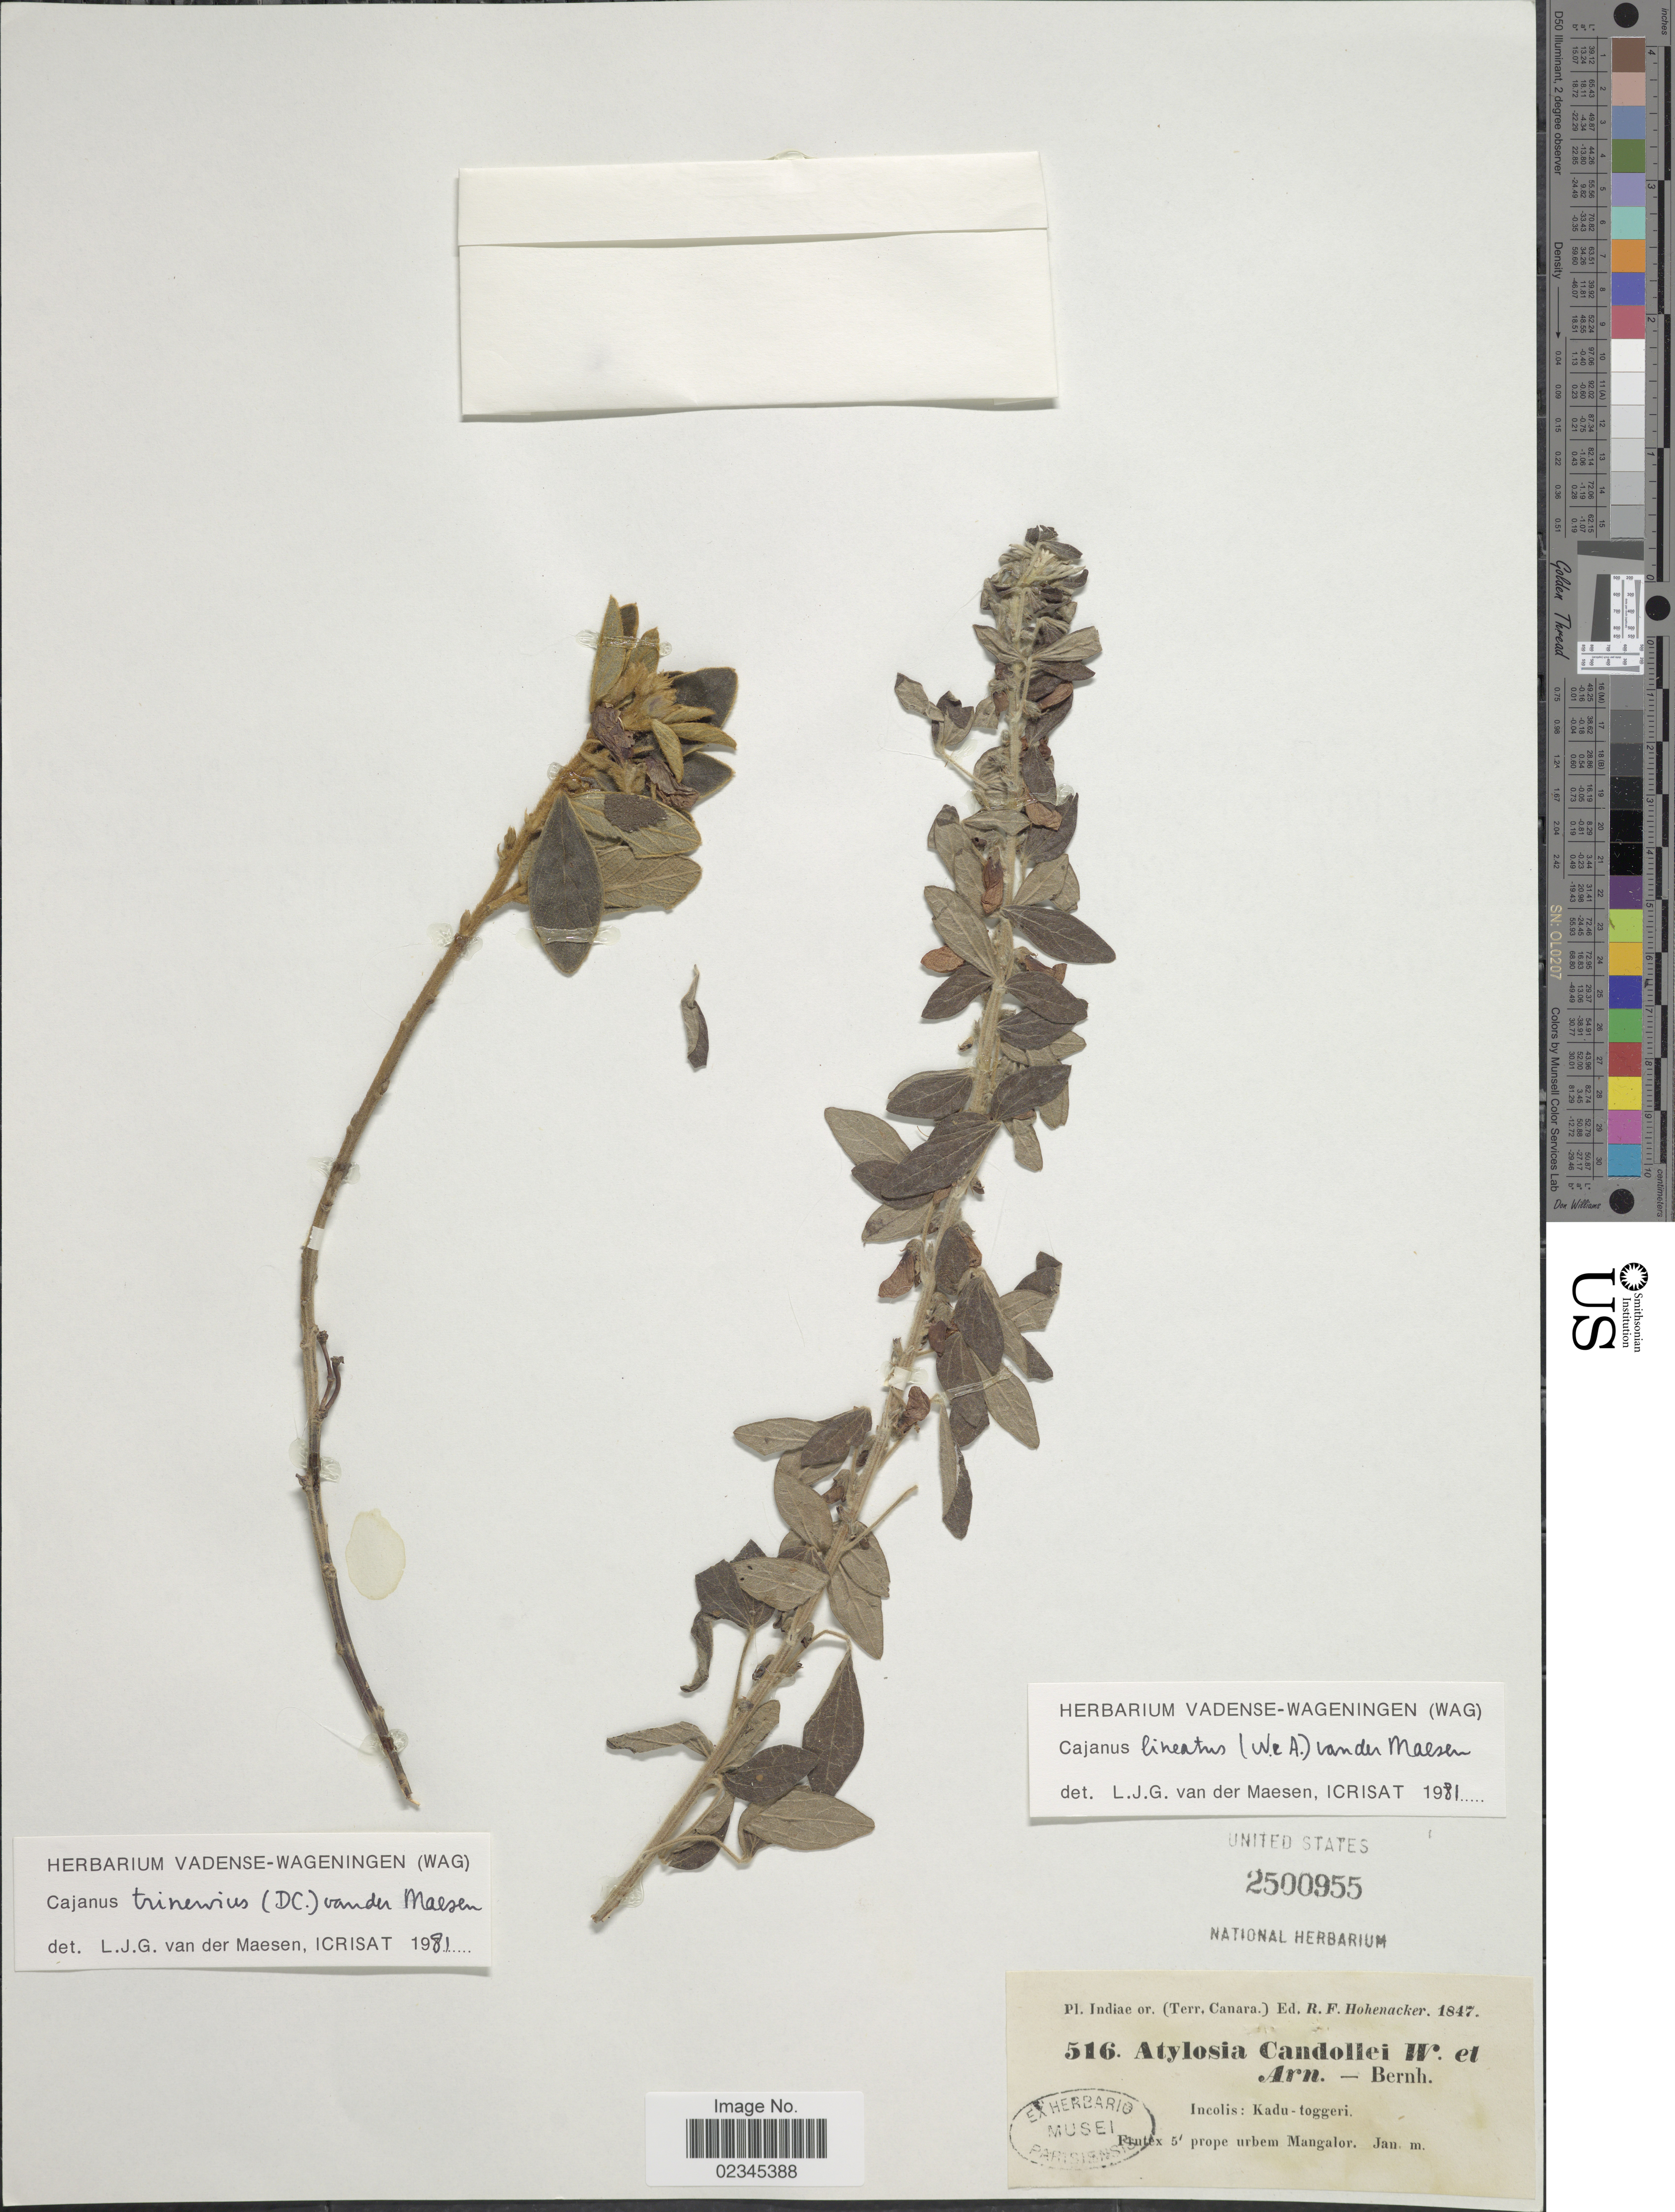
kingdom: Plantae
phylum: Tracheophyta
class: Magnoliopsida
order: Fabales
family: Fabaceae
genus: Cajanus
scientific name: Cajanus lineatus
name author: (Wight & Arn.) Maesen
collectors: R. F. Hohenacker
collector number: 516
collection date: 1847-01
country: India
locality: Indiae or. (Terr. Canara). Incolis: Kadu-toggeri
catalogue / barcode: US 2500955